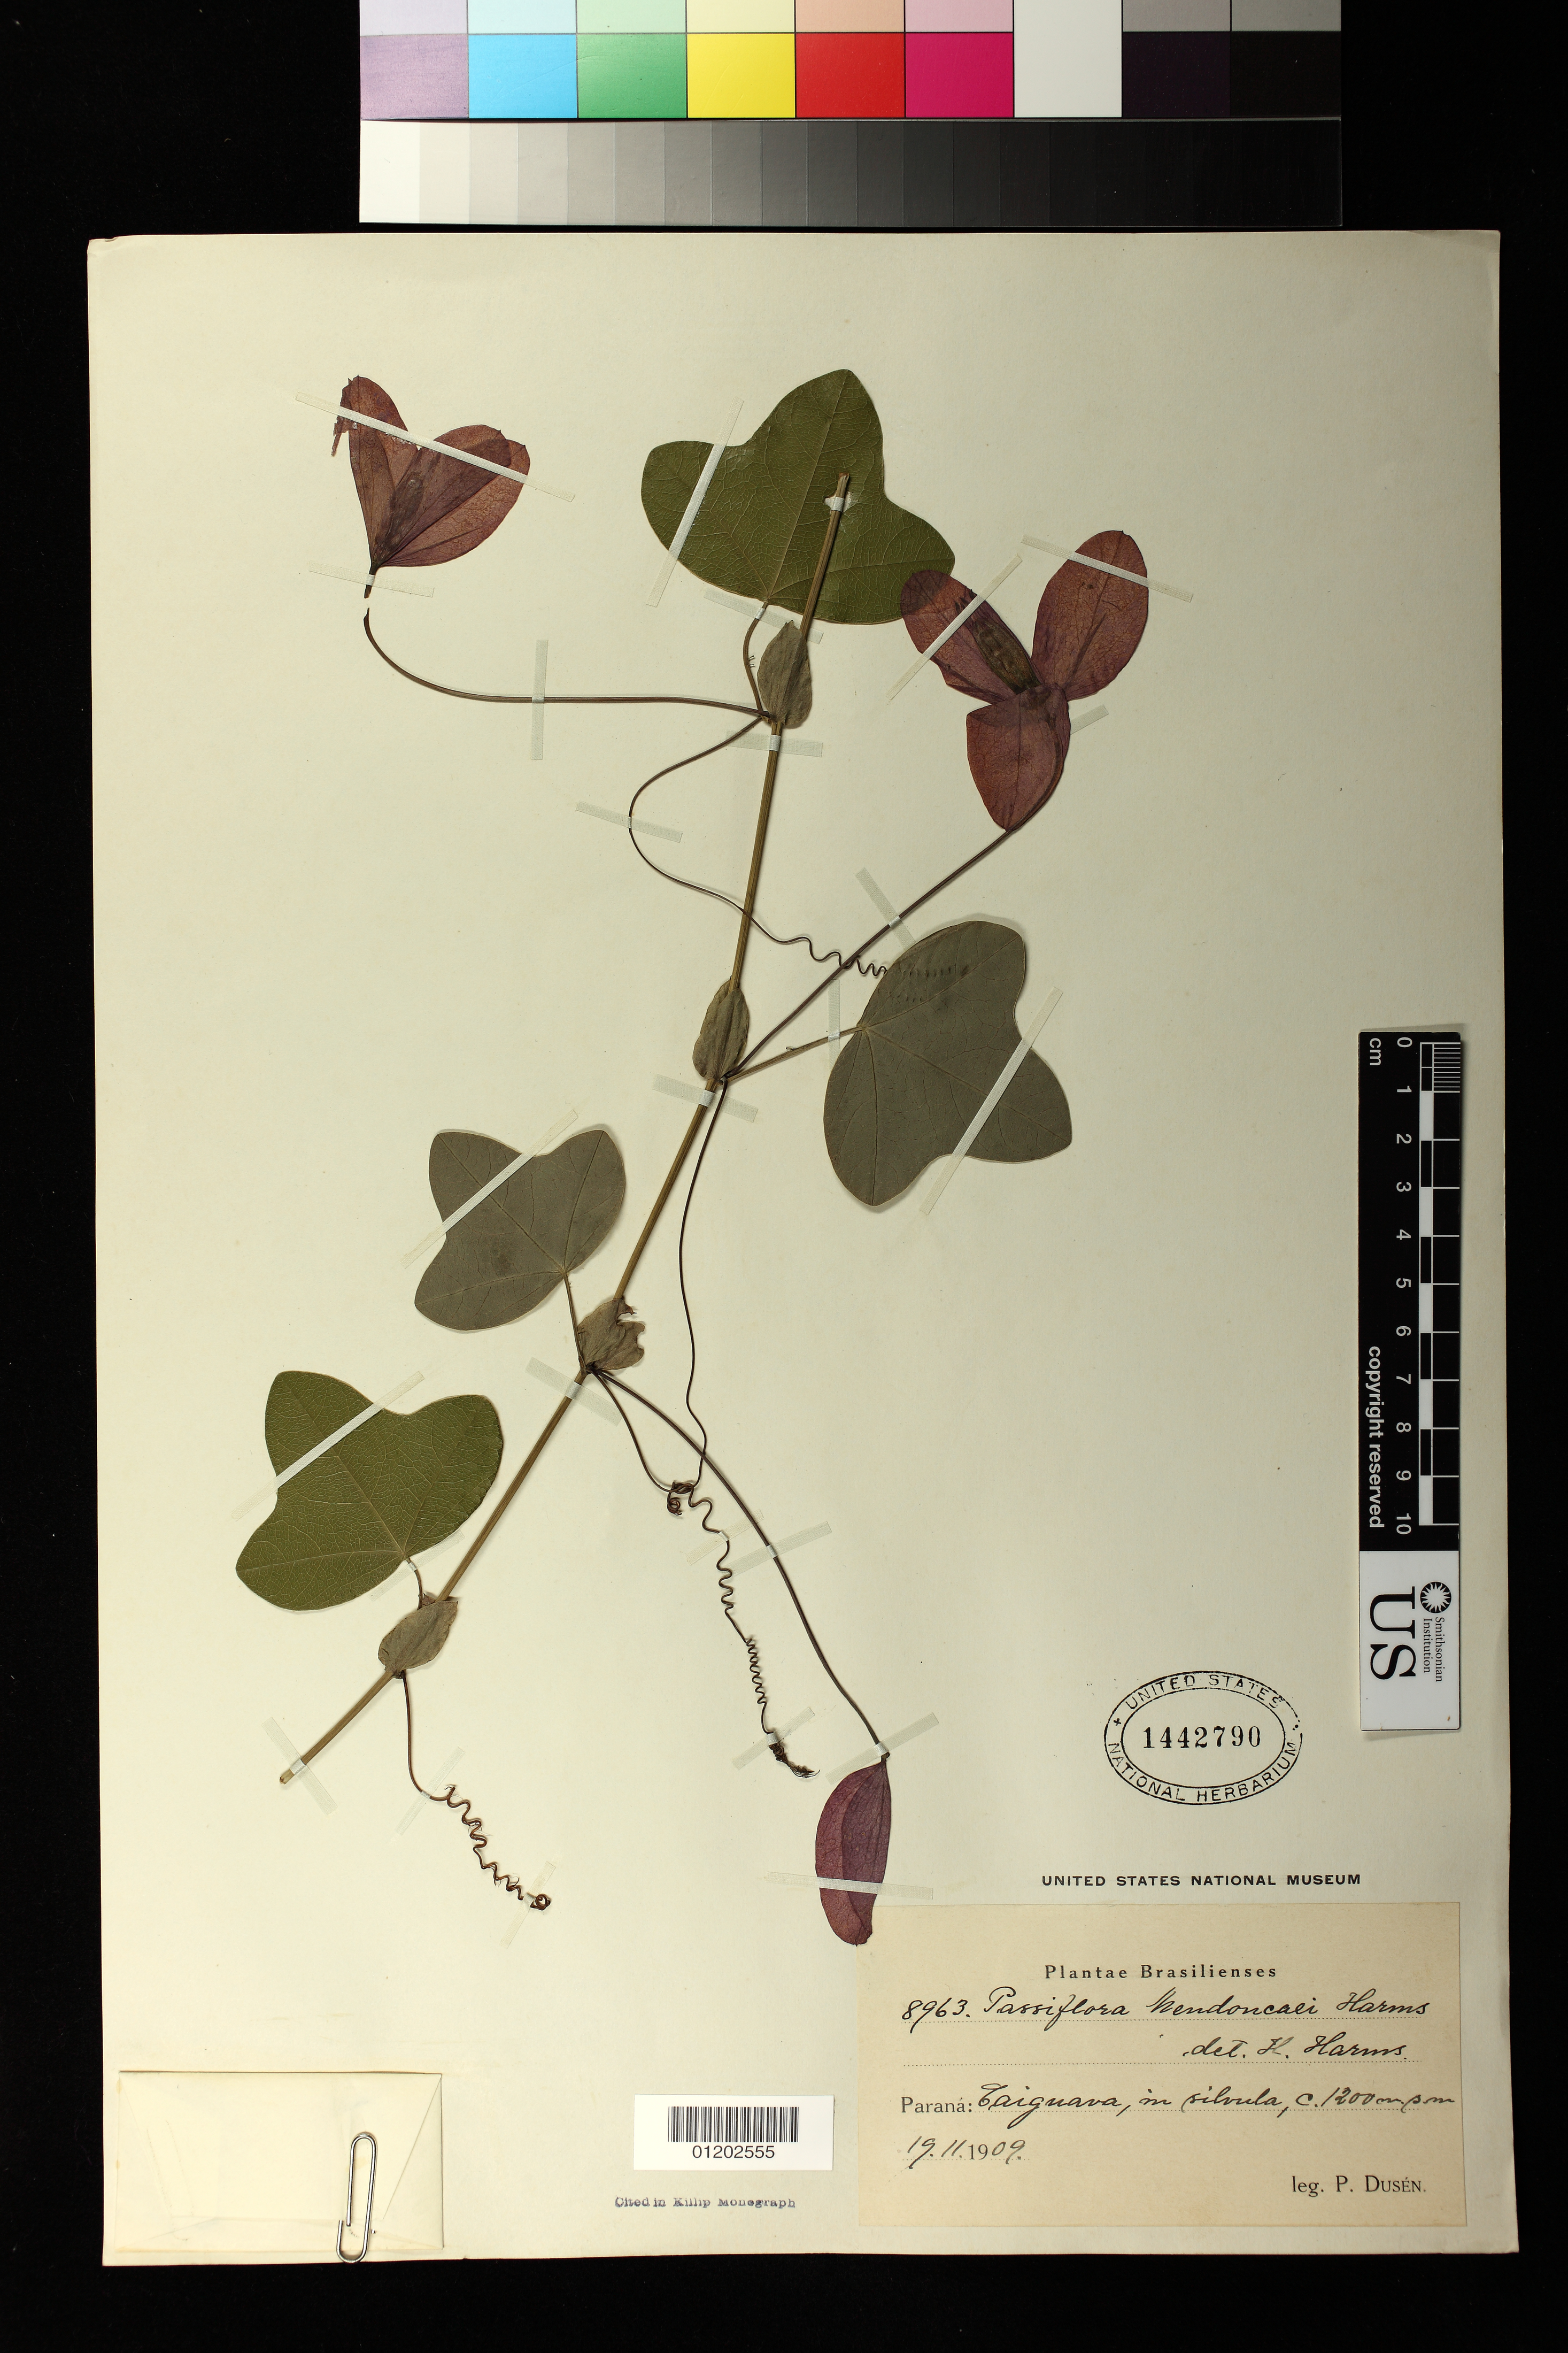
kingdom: Plantae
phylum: Tracheophyta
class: Magnoliopsida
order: Malpighiales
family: Passifloraceae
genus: Passiflora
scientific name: Passiflora mendoncaei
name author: Harms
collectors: P. Dusén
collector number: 8963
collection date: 1909-11-19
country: Brazil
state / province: Paraná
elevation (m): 1200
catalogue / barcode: US 1442790